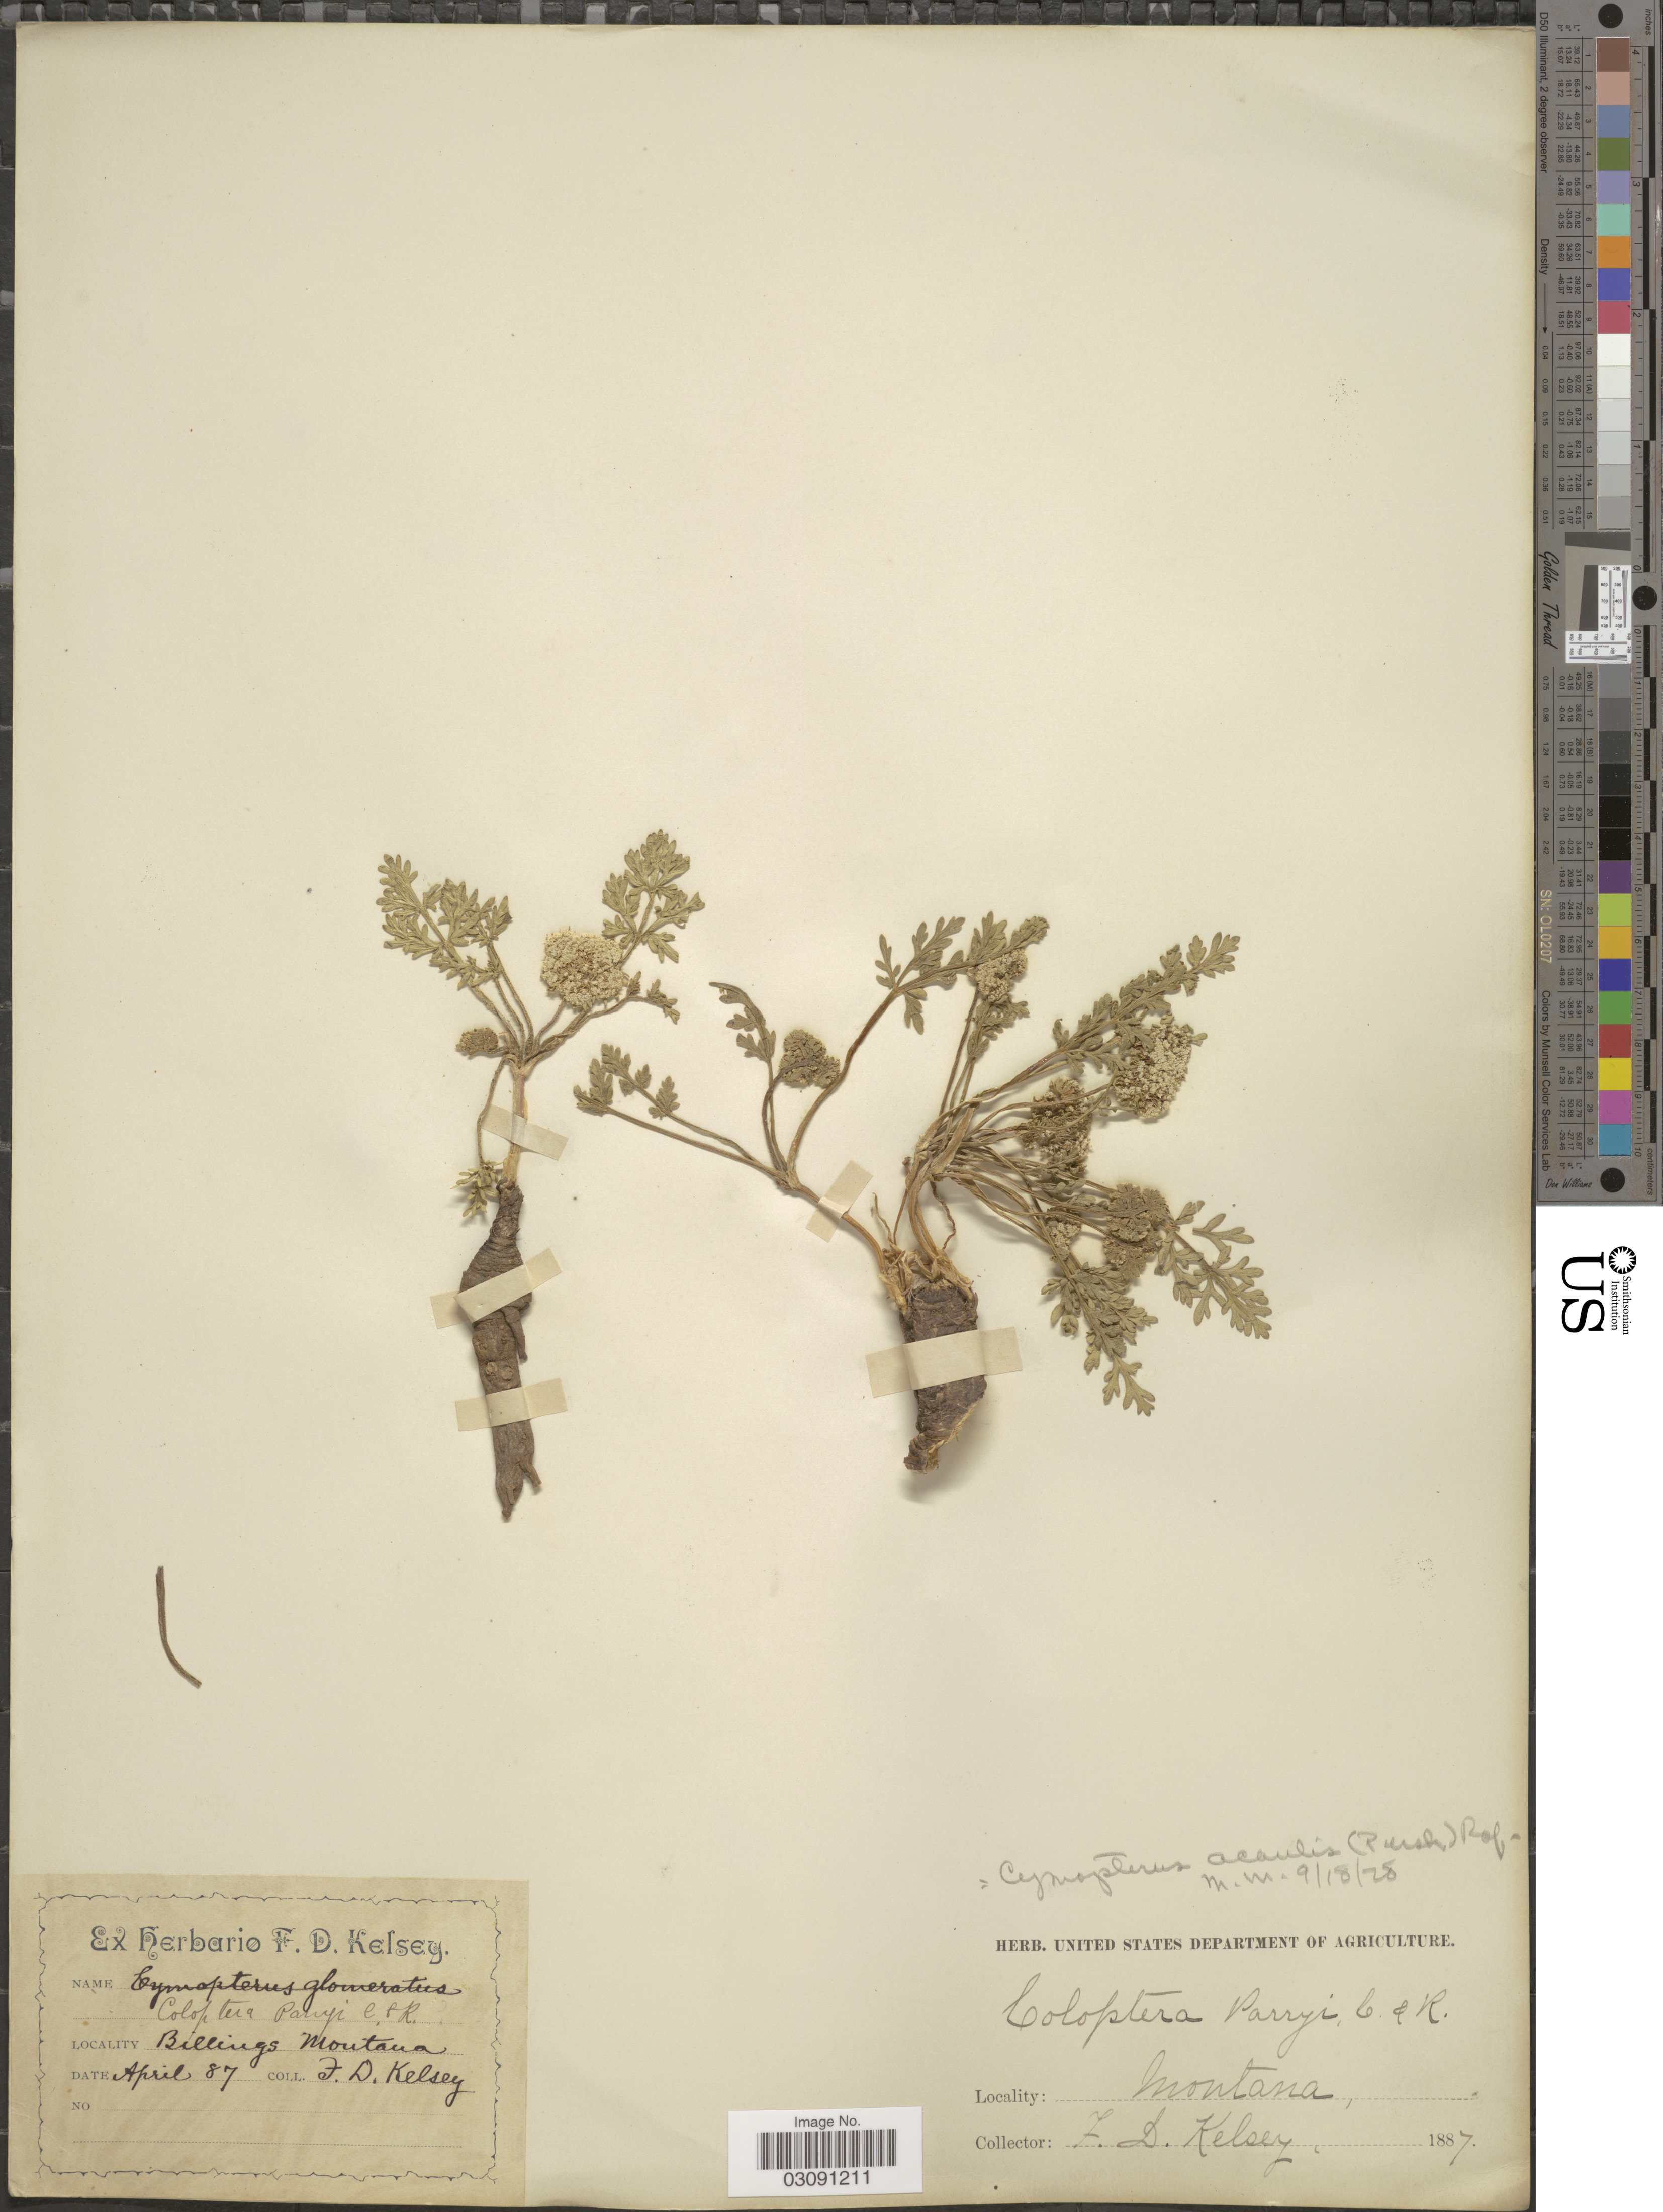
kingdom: Plantae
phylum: Tracheophyta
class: Magnoliopsida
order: Apiales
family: Apiaceae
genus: Cymopterus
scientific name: Cymopterus acaulis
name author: (Pursh) Raf.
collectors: F. Kelsey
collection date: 1887-04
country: United States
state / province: Montana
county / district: Yellowstone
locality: Billings